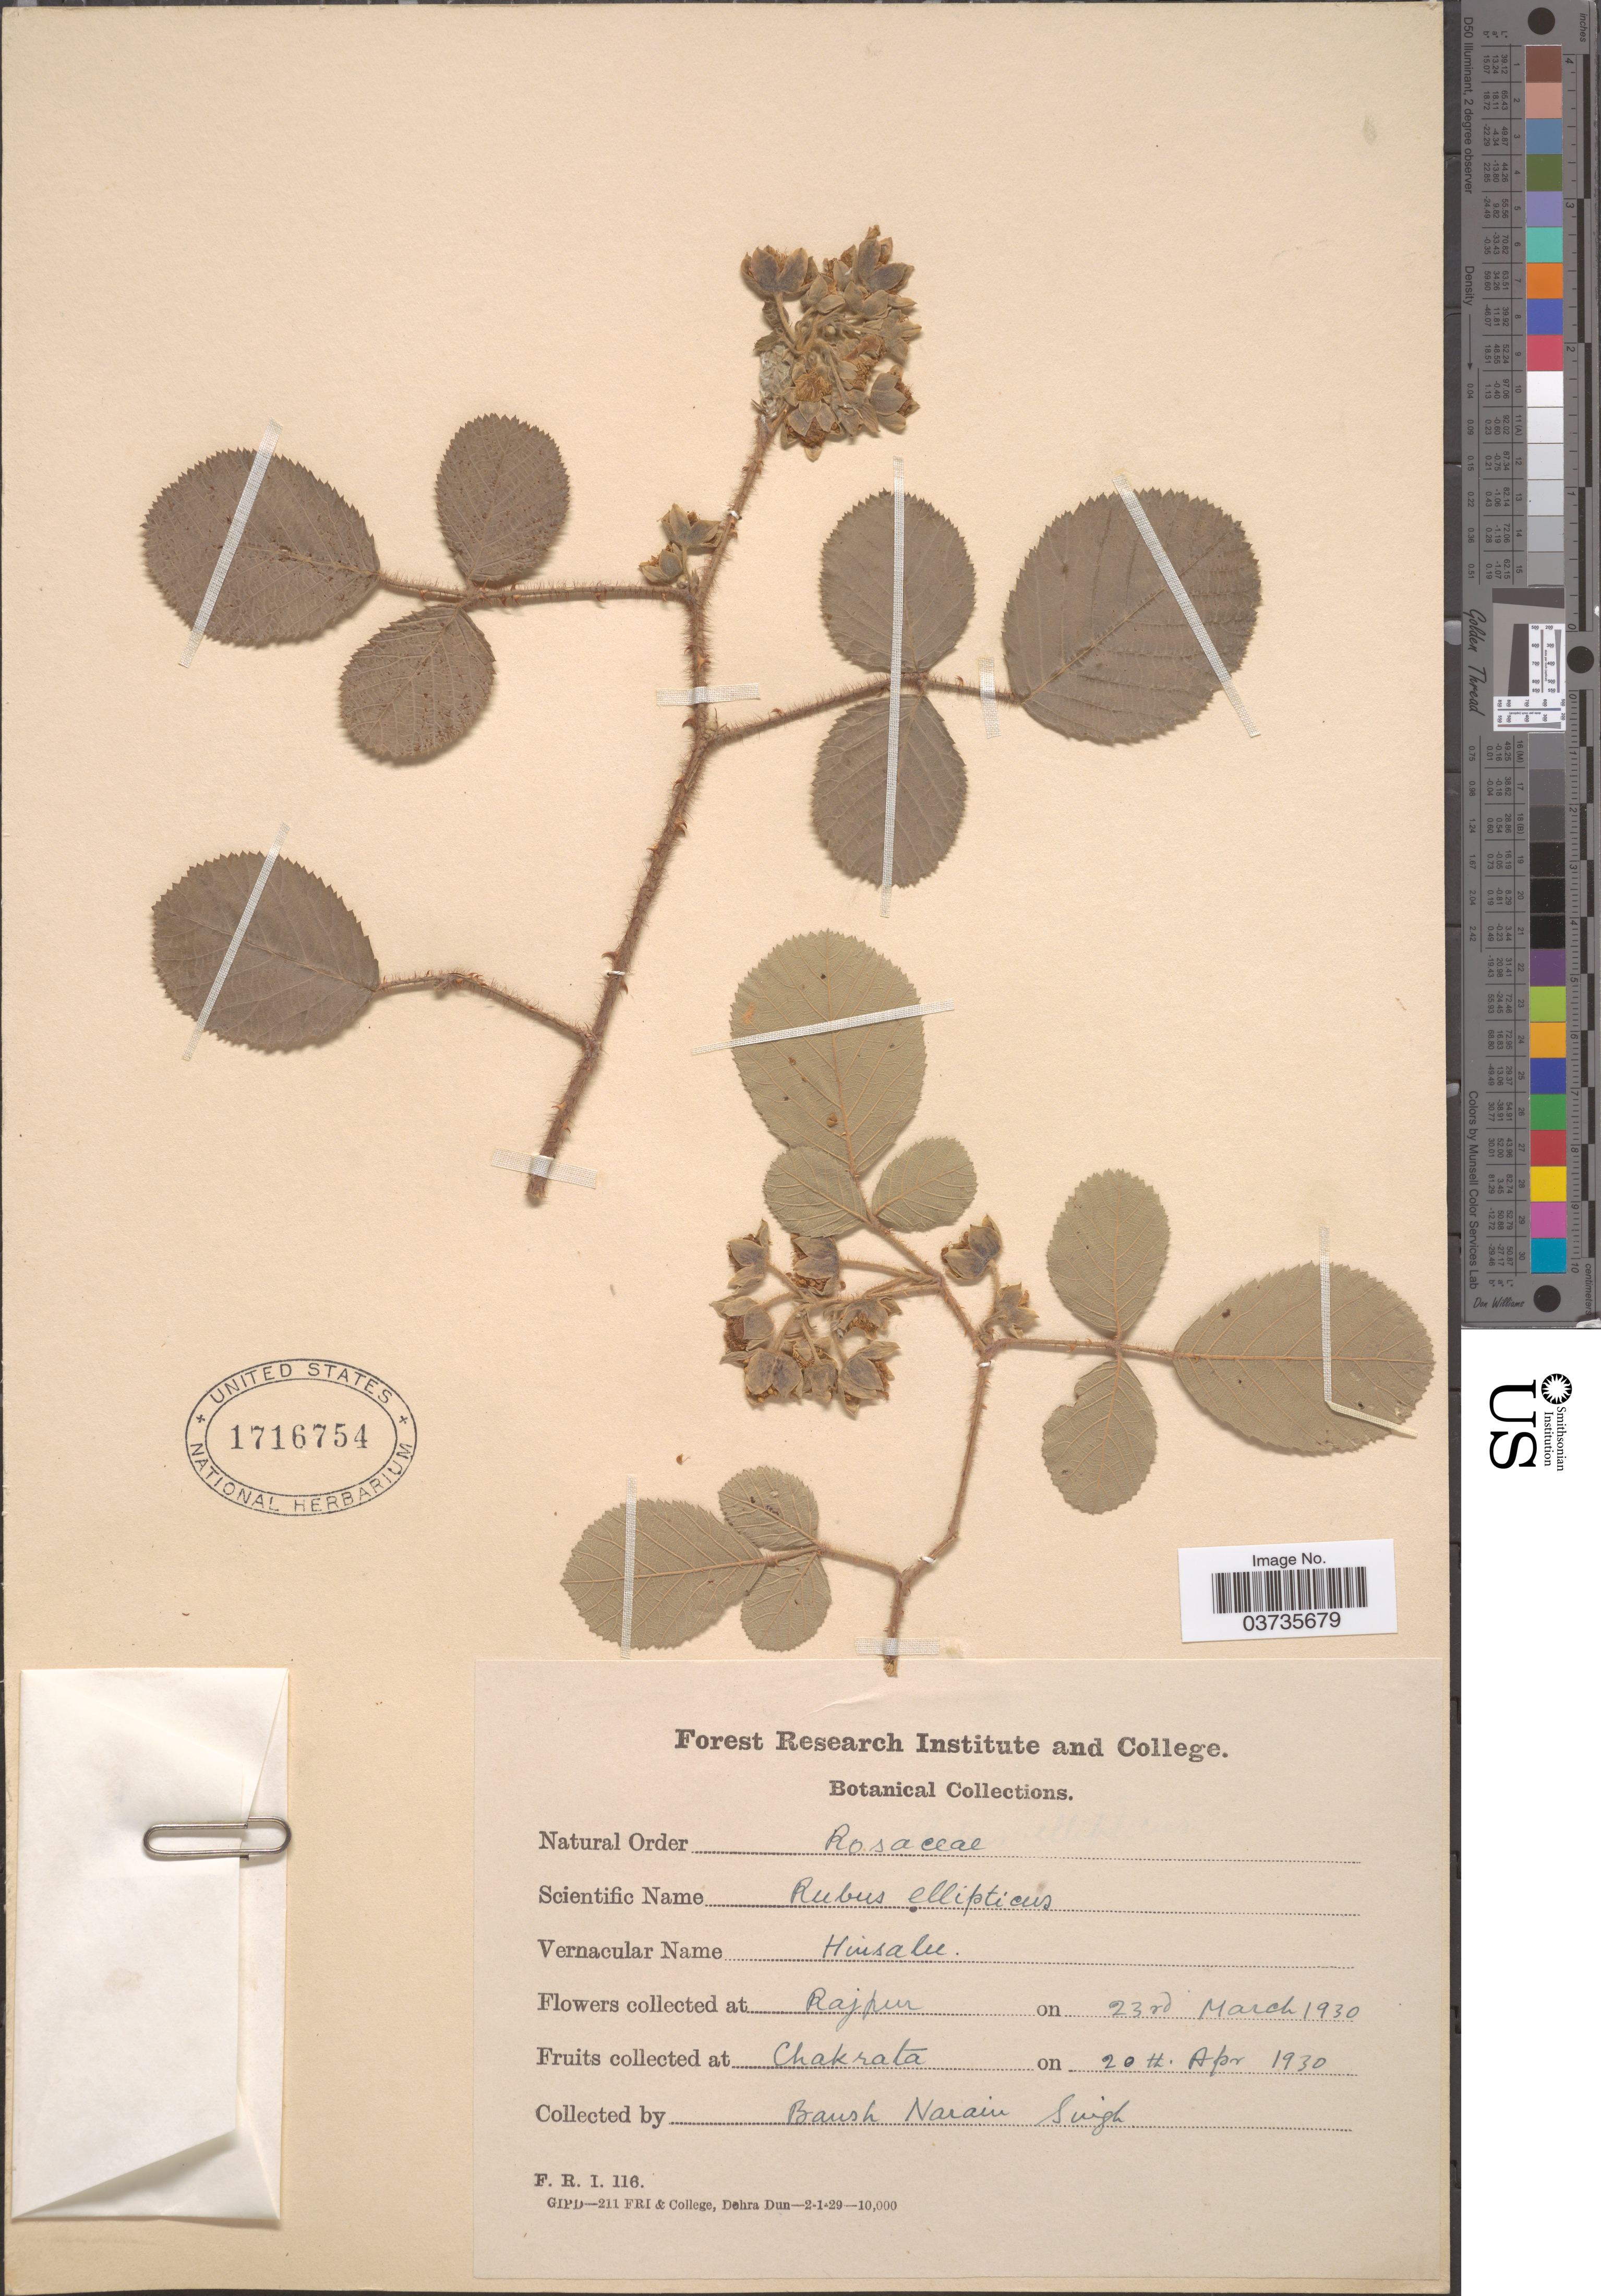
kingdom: Plantae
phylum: Tracheophyta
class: Magnoliopsida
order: Rosales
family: Rosaceae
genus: Rubus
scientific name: Rubus ellipticus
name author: Sm.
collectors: B. Singh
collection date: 1930-03-23/1930-04-20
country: India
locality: Rajpur, Chakrata.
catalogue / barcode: US 1716754